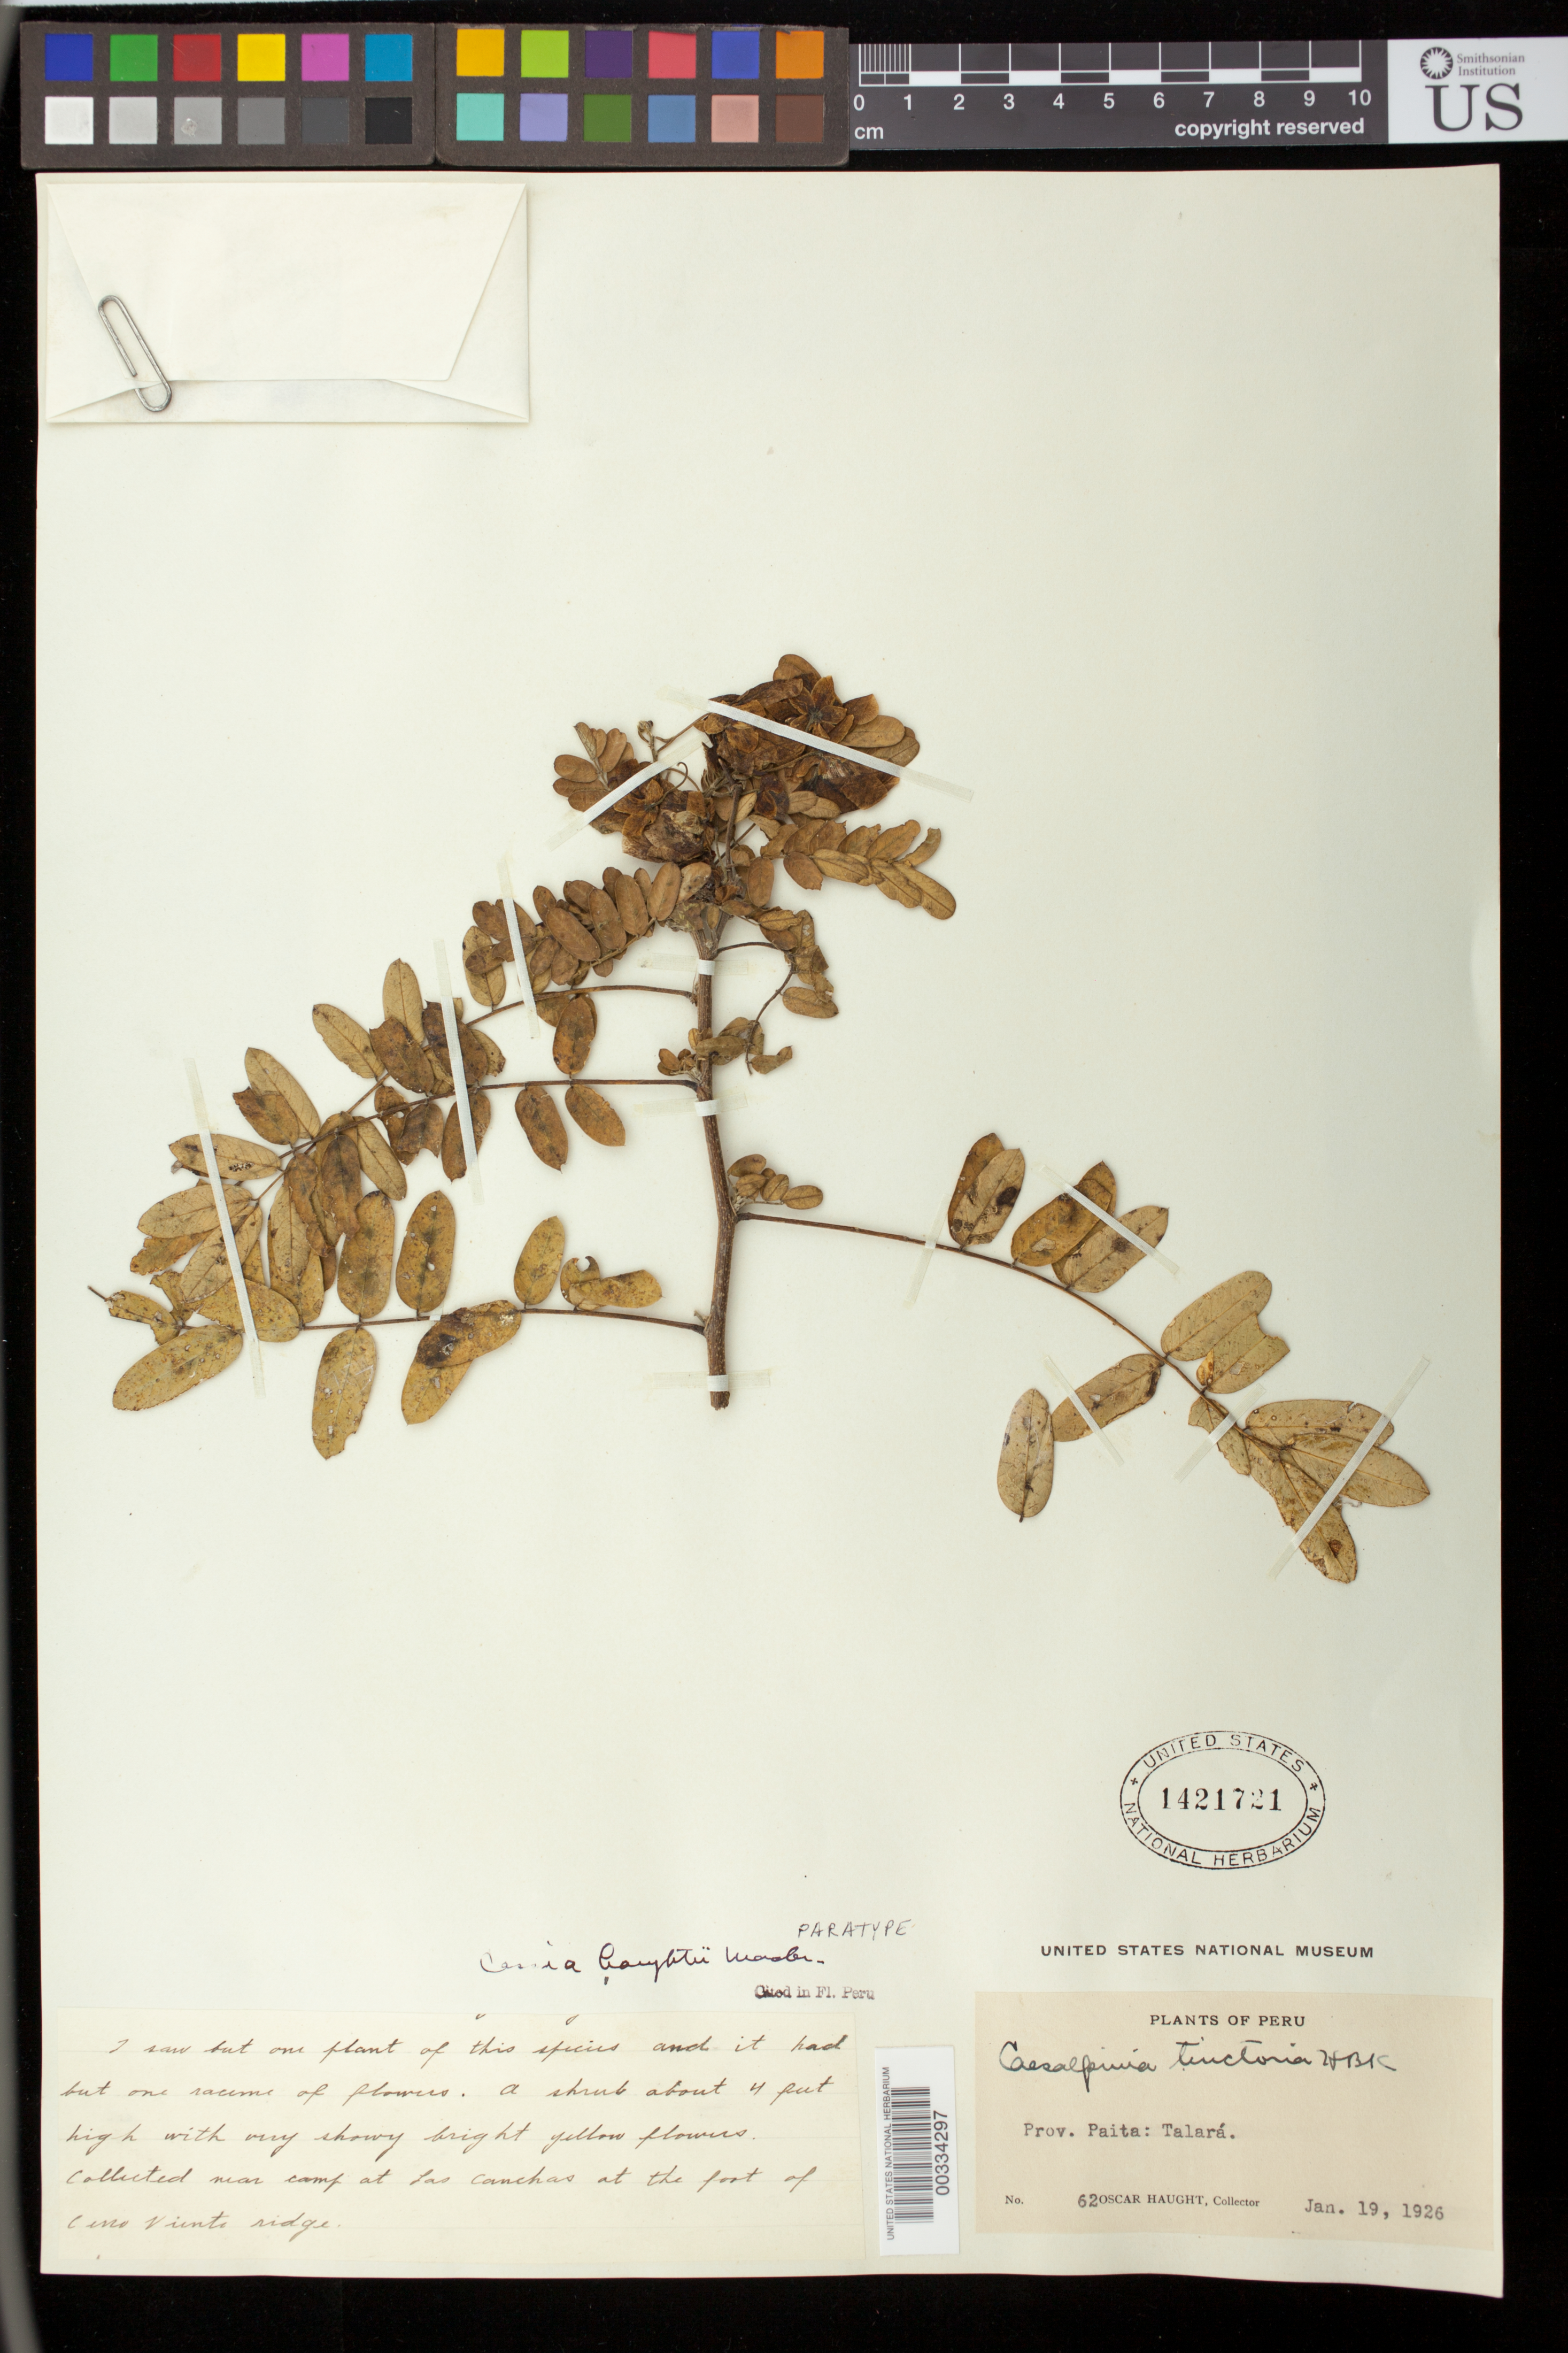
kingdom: Plantae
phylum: Tracheophyta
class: Magnoliopsida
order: Fabales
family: Fabaceae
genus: Senna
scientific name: Senna haughtii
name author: (J.F. Macbr.) H.S. Irwin & Barneby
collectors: O. L. Haught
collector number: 62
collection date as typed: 19 Jan 1926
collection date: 1926-01-19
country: Peru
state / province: Piura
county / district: Paita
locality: Talara; near camp at las canchas at the foot of cerro viente ridge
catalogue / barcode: US 1421721